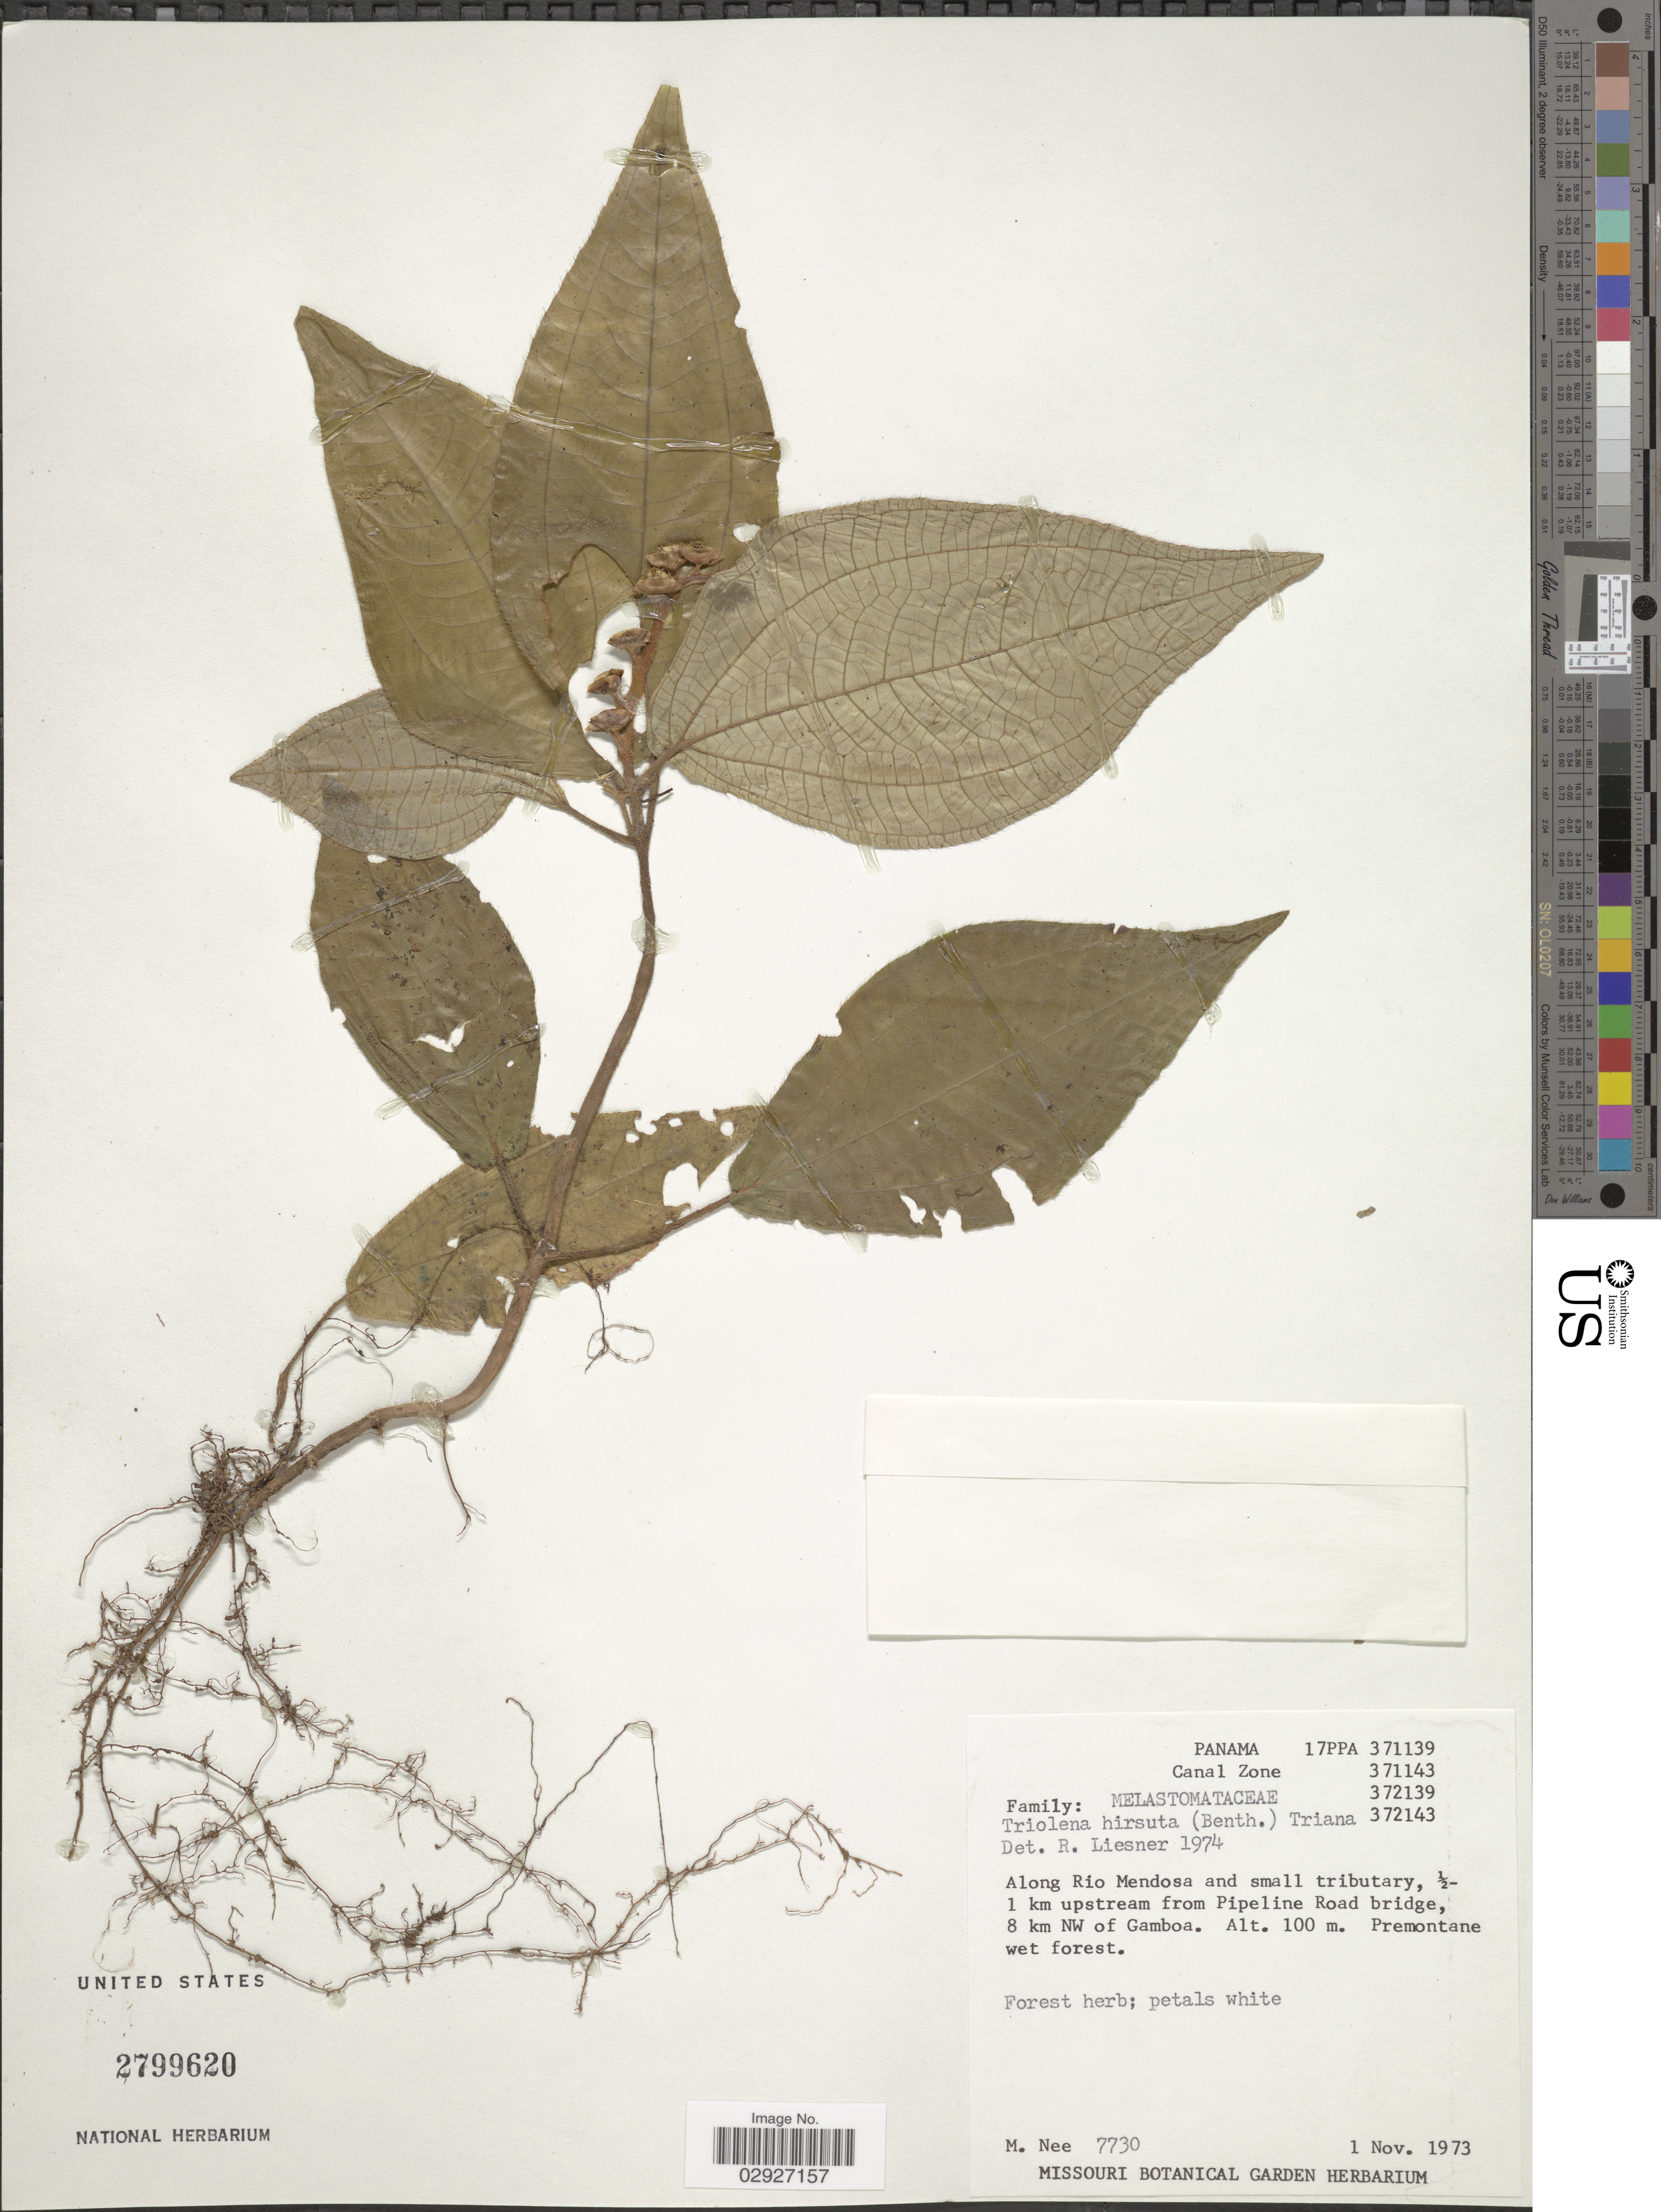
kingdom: Plantae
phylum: Tracheophyta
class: Magnoliopsida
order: Myrtales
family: Melastomataceae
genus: Triolena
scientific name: Triolena hirsuta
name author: (Benth.) Triana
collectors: M. Nee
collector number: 7730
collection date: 1973-11-01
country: Panama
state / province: Colón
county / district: Canal Zone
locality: Canal Zone, Along Rio Mendosa and small tributary, 1/2-1 km upstream from Pipeline Road bridge, 8 km NW of Gamboa.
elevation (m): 100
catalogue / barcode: US 2799620